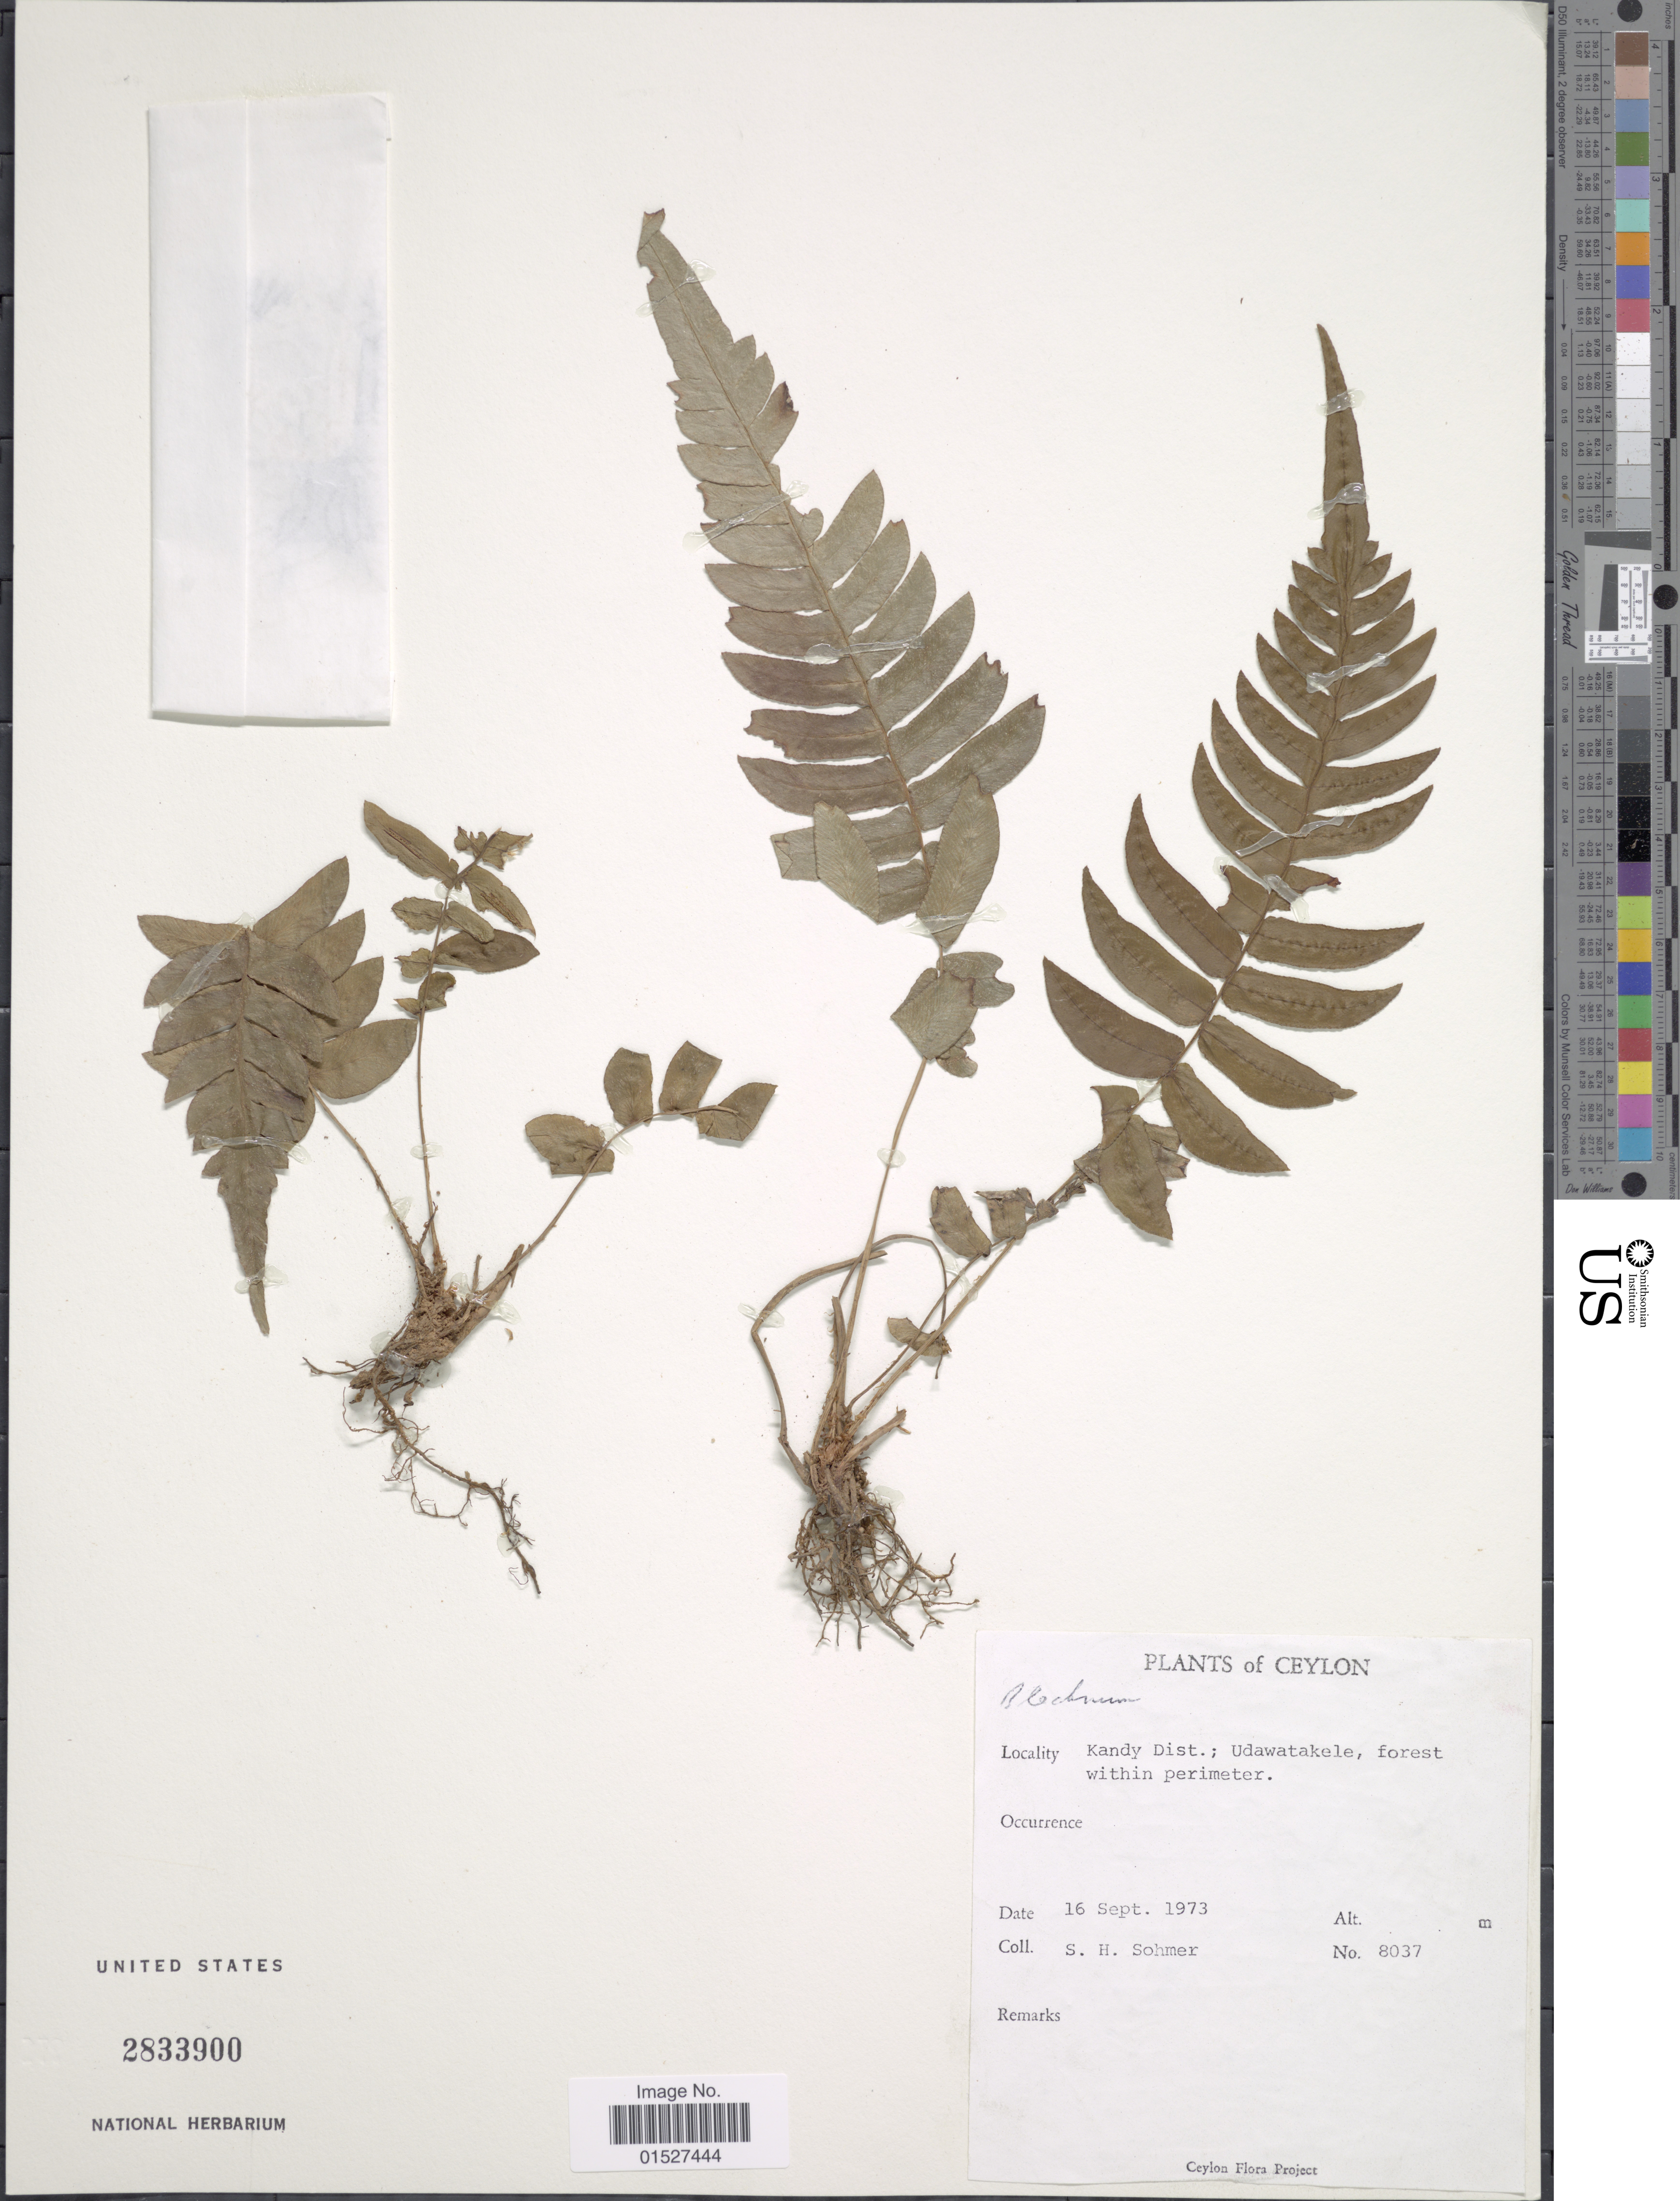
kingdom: Plantae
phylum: Tracheophyta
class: Polypodiopsida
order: Polypodiales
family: Blechnaceae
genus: Blechnum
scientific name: Blechnum sp.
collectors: S. H. Sohmer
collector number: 8037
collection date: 1973-09-16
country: Sri Lanka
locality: Ceylon. Kandy Dist.; Udawatakele.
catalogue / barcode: US 2833900